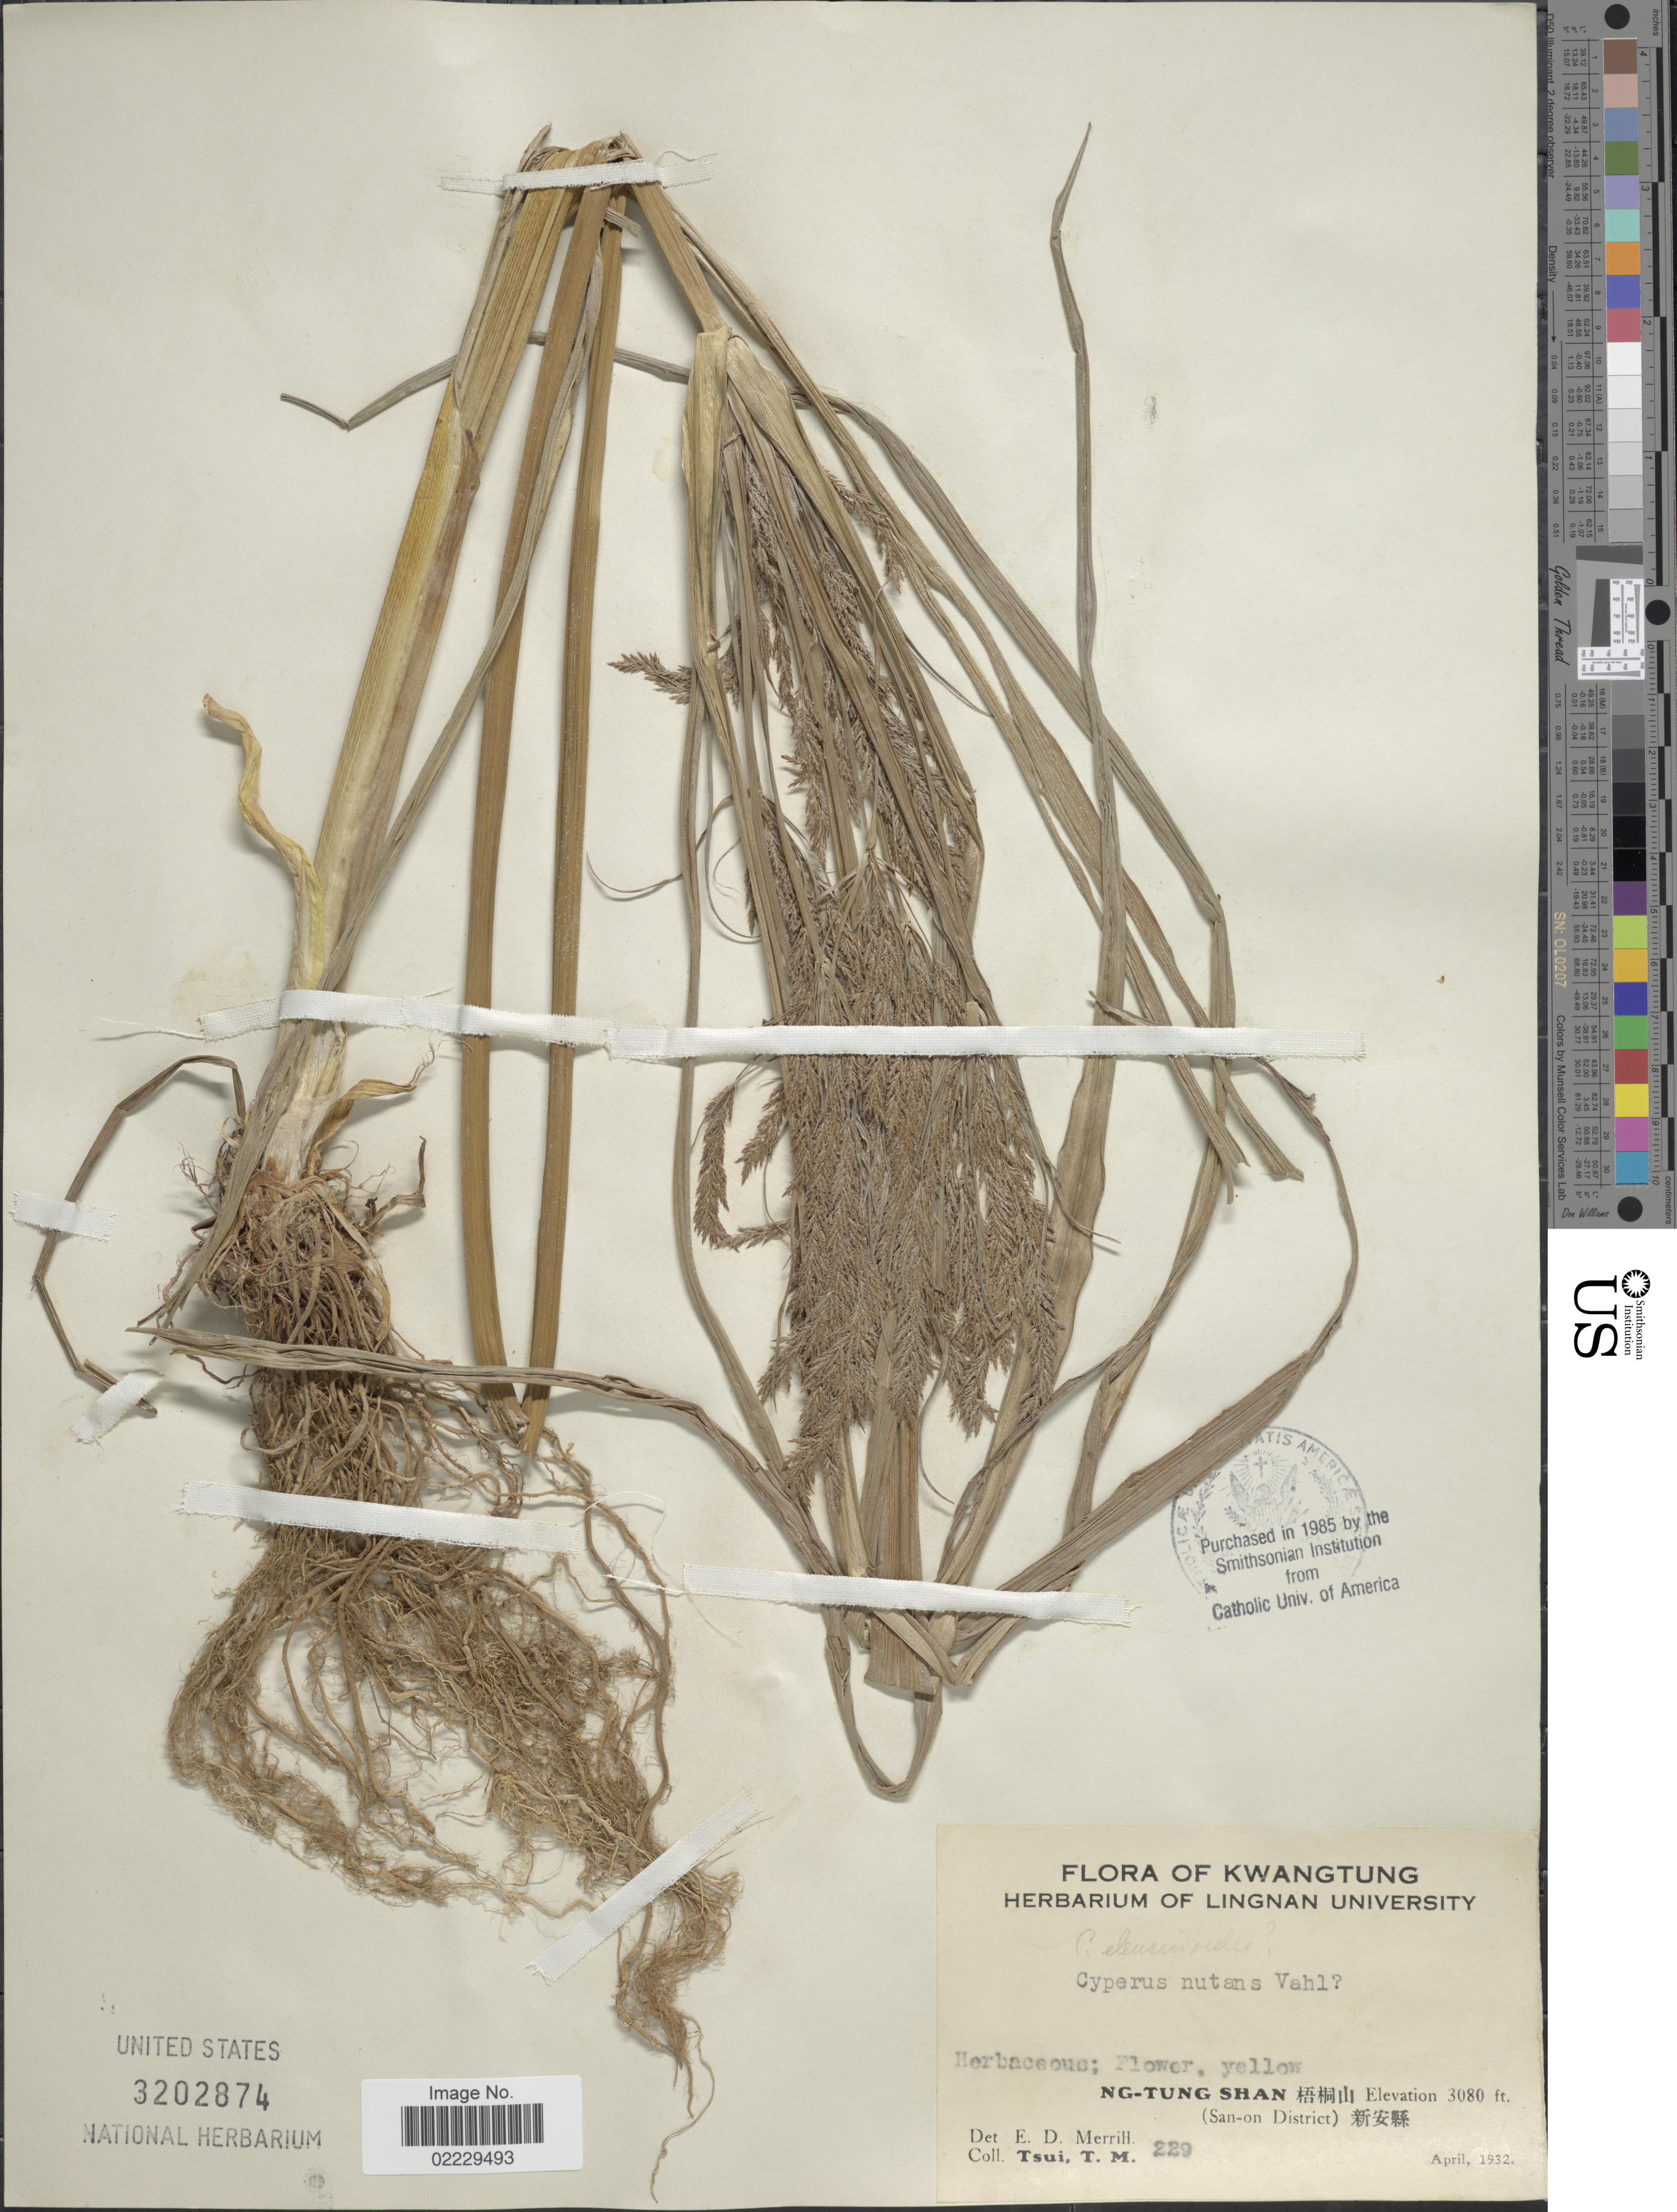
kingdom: Plantae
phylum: Tracheophyta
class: Liliopsida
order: Poales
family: Cyperaceae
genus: Cyperus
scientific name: Cyperus nutans subsp. eleusinoides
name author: (Kunth) T. Koyama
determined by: Strong, Mark T., (BOT), Smithsonian Institution - National Museum of Natural History (UNITED STATES)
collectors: T. Tsui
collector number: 229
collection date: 1932-04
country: China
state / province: Guangdong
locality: Kwangtung, Ng-Tung-Shan (San-on District)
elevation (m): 939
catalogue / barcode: US 3202874